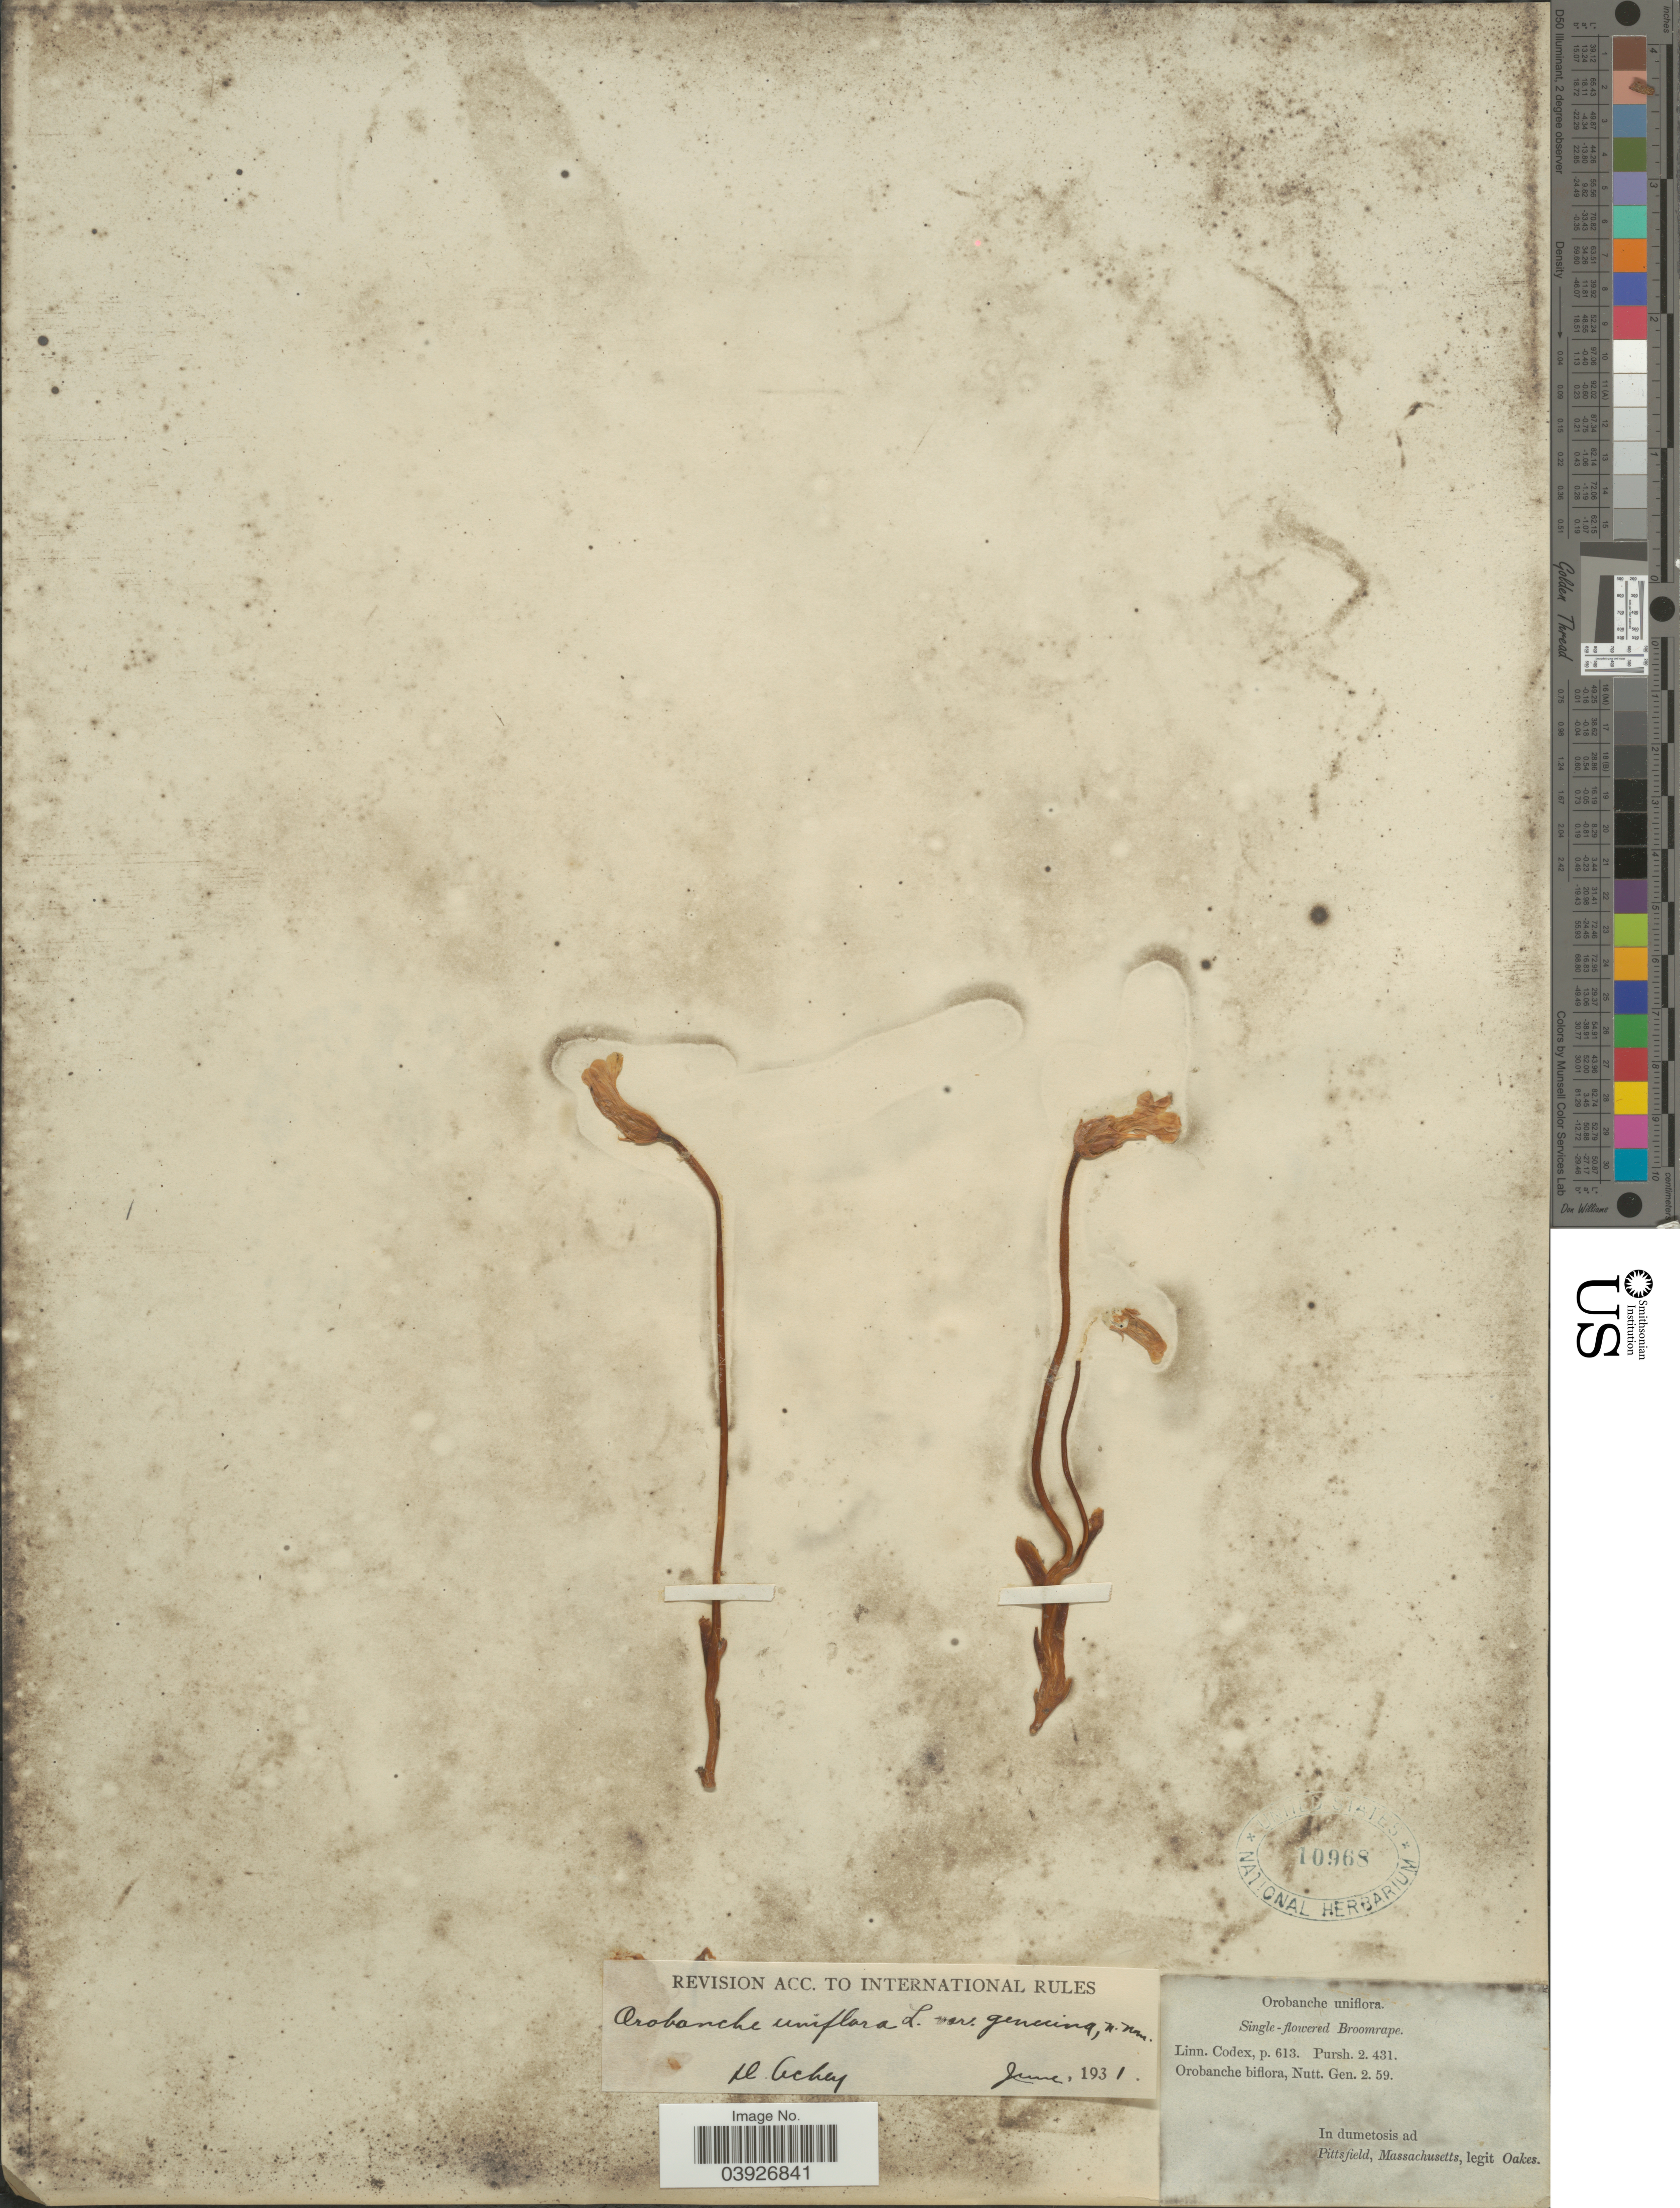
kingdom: Plantae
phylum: Tracheophyta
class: Magnoliopsida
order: Lamiales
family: Orobanchaceae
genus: Aphyllon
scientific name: Aphyllon uniflorum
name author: A. Gray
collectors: -. Oakes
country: United States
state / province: Massachusetts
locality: In dumetosis ad Pittsfield.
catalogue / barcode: US 10968